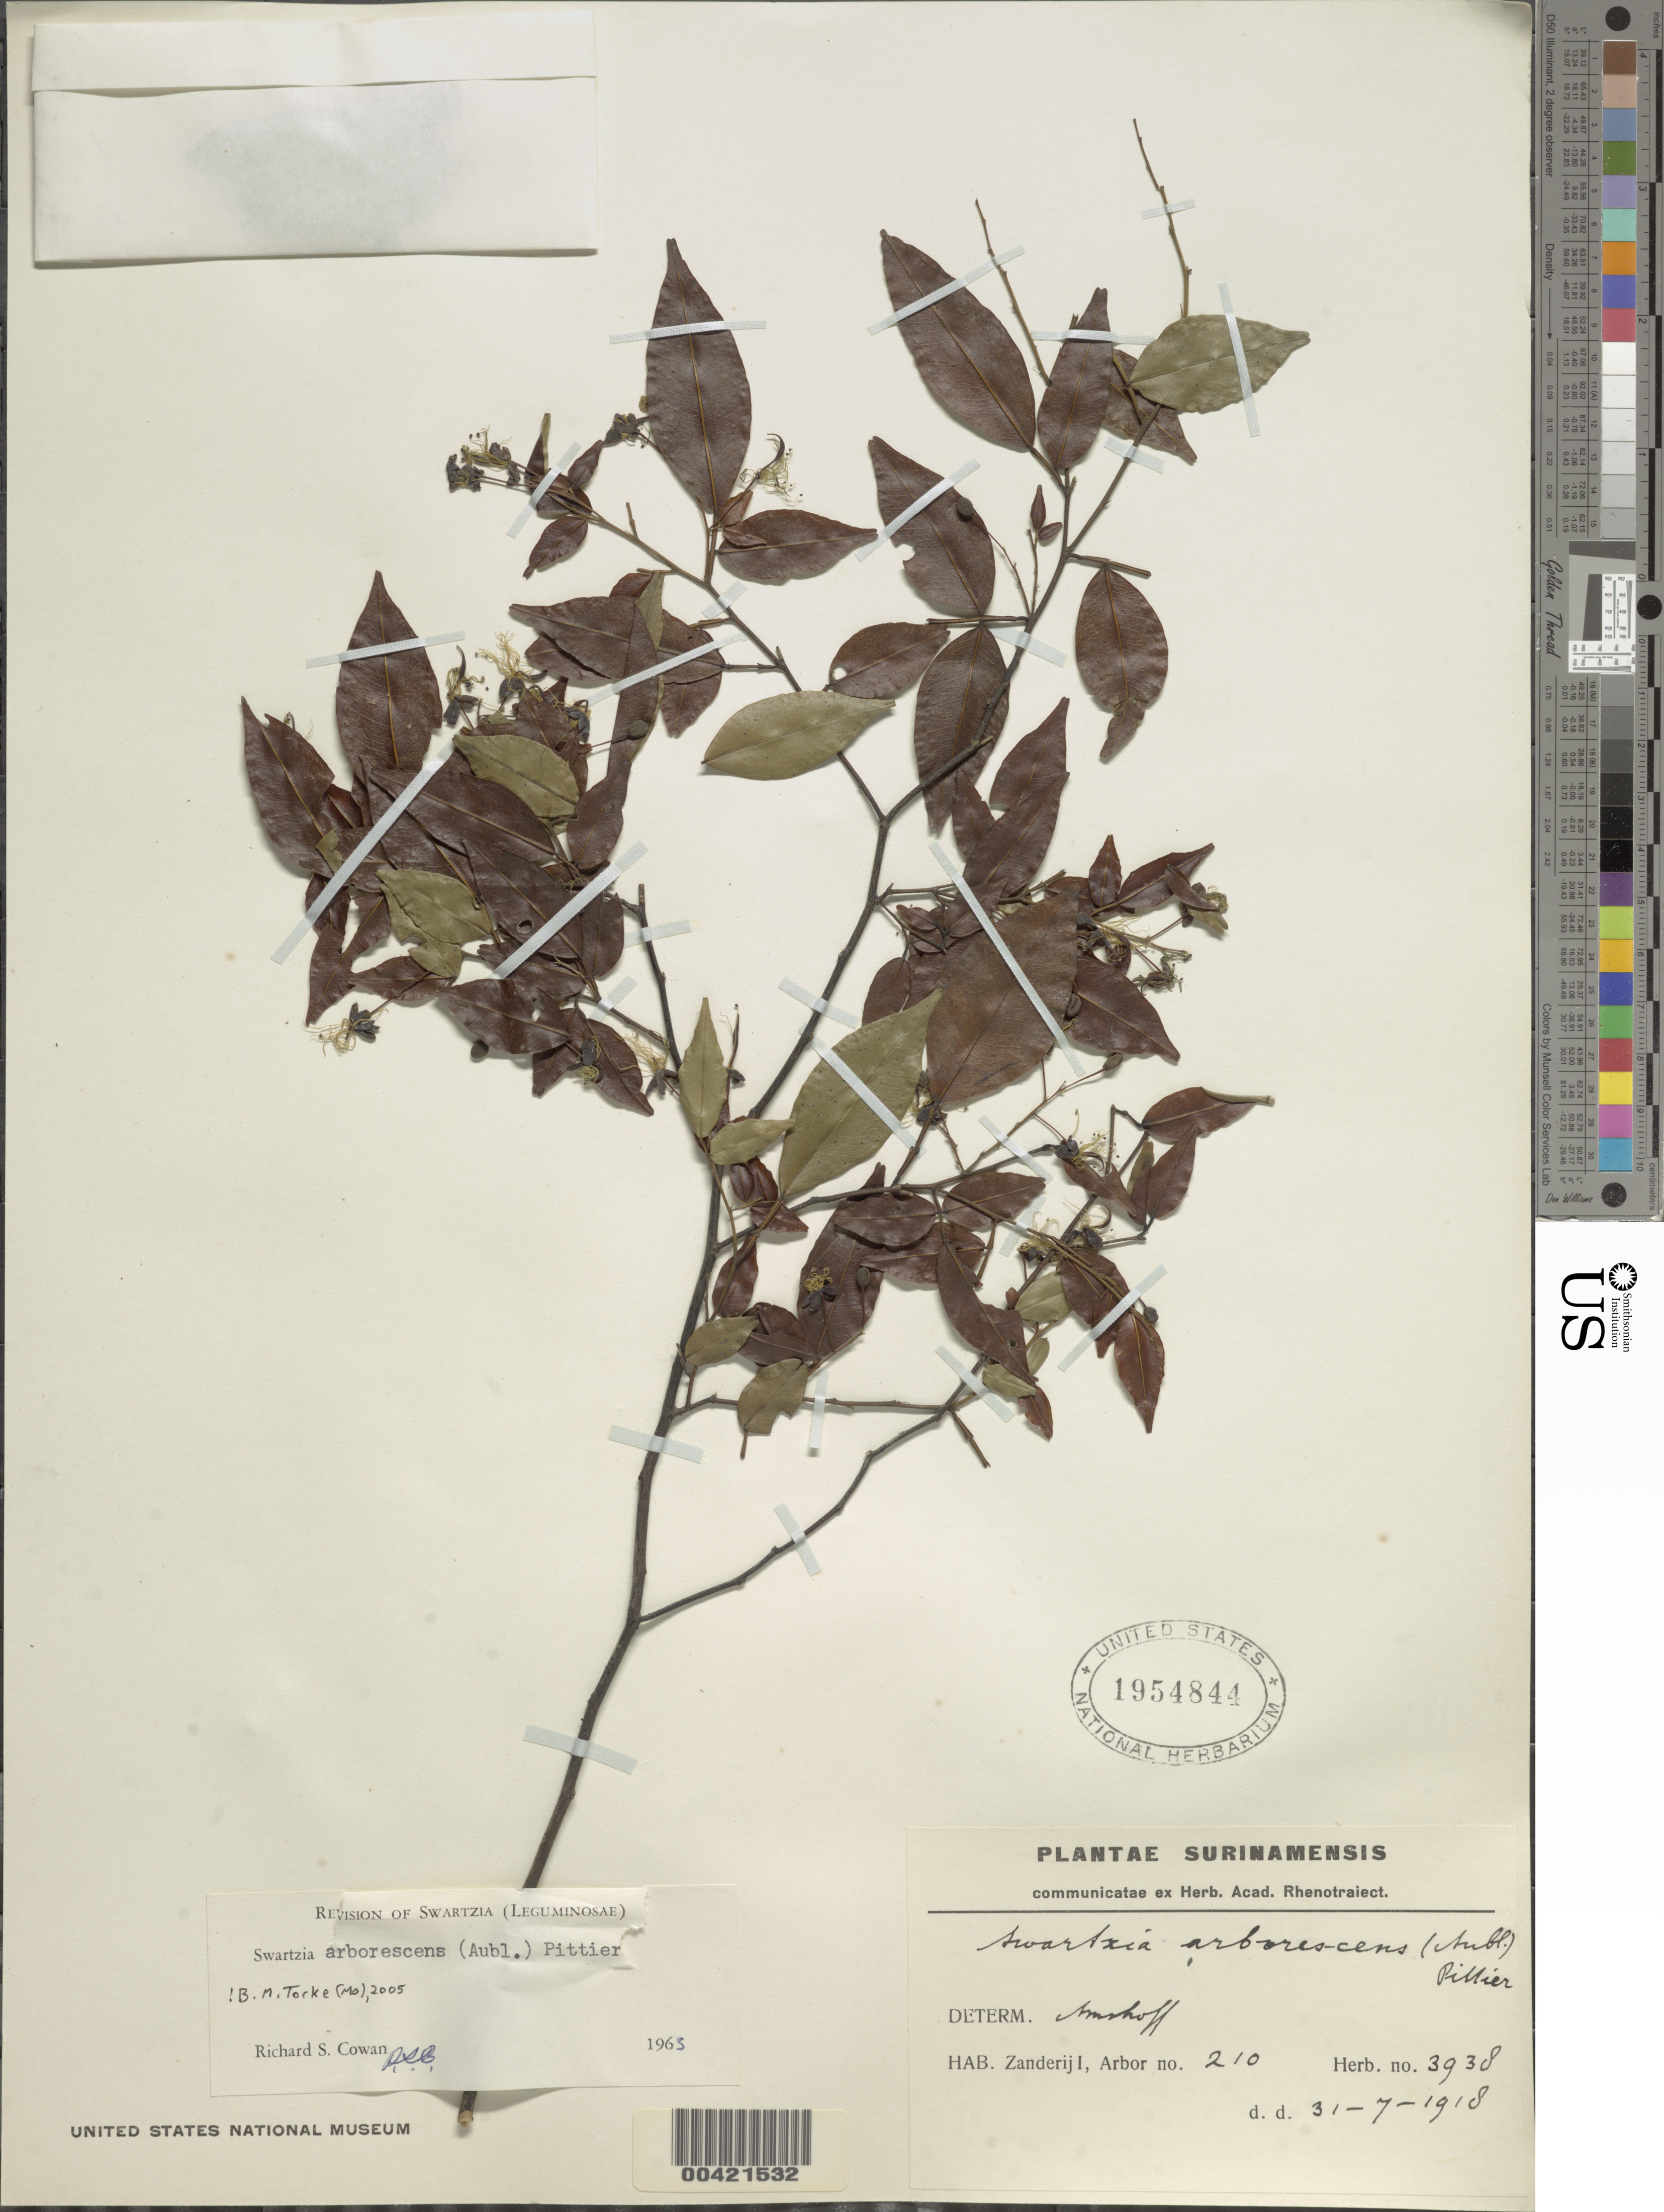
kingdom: Plantae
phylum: Tracheophyta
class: Magnoliopsida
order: Fabales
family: Fabaceae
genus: Swartzia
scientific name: Swartzia arborescens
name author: (Aubl.) Pittier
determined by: Cowan, R. S.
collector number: Herb. No. 3938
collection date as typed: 31 Jul 1918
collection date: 1918-07-31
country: Suriname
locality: Zanderij i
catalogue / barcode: US 1954844